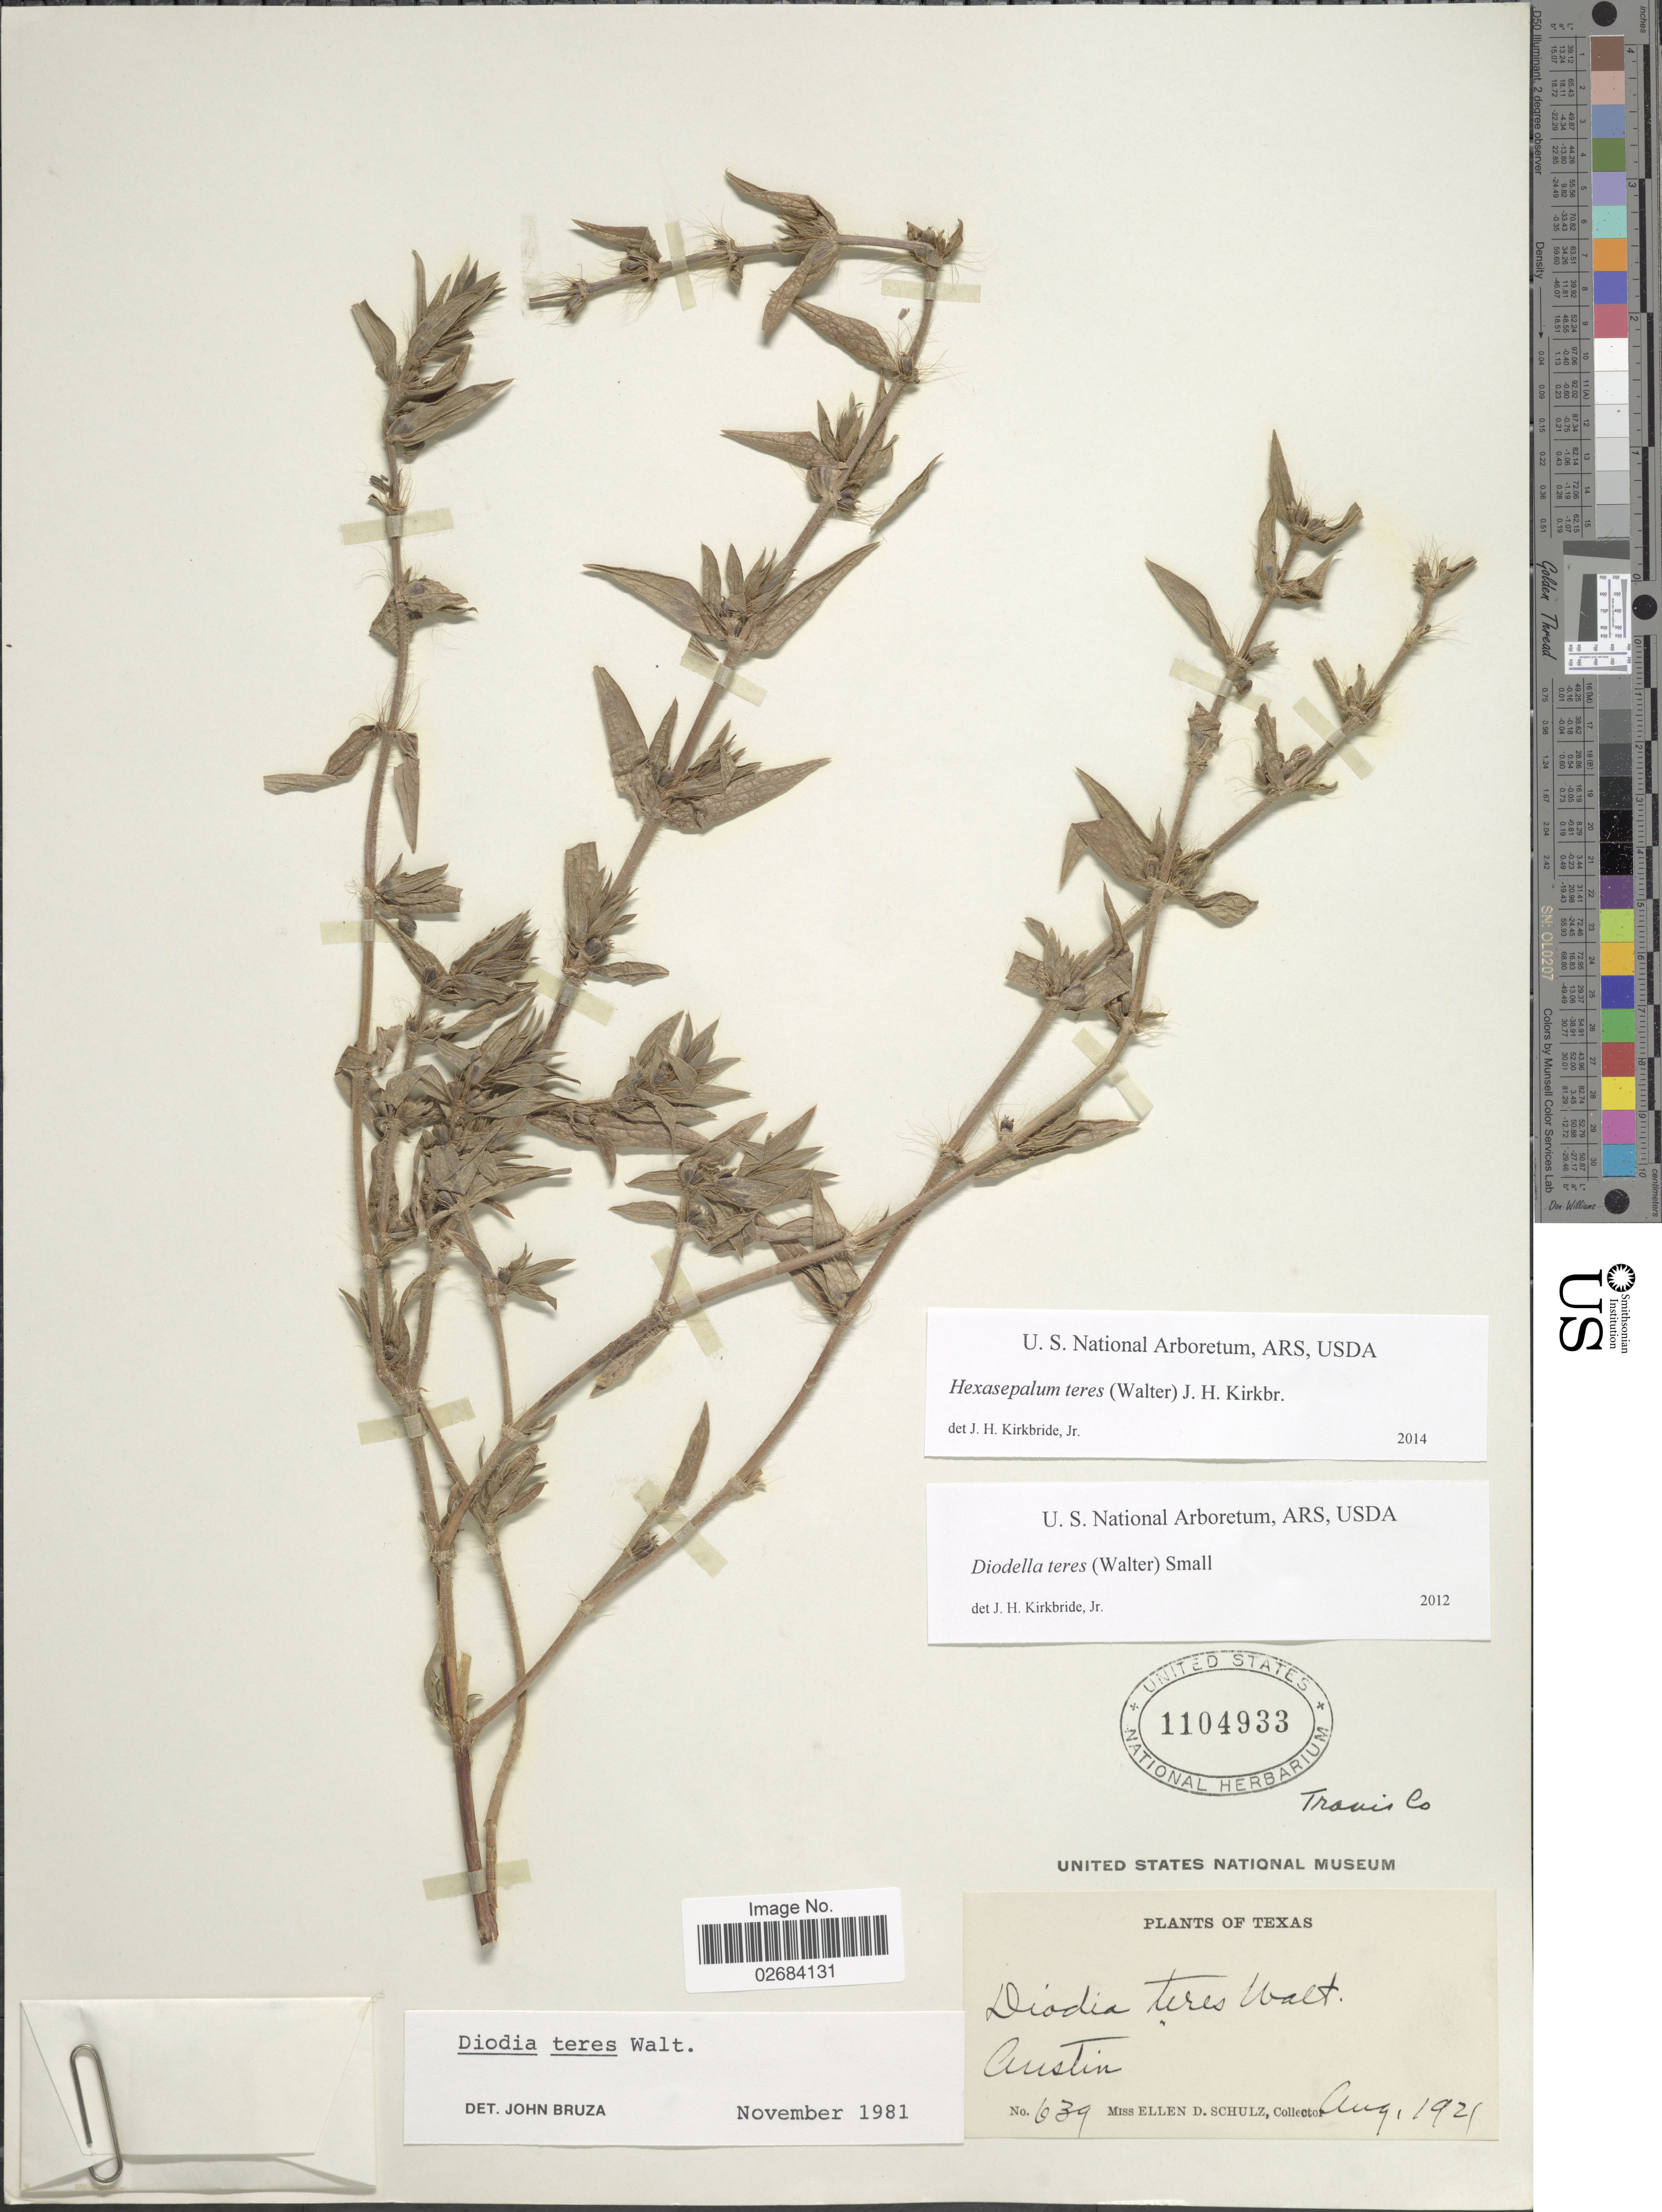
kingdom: Plantae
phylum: Tracheophyta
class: Magnoliopsida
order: Gentianales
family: Rubiaceae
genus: Diodia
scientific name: Diodia teres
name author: Walter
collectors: E. D. Schulz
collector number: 639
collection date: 1921-08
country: United States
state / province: Texas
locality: Austin, Travis Co.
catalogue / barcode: US 1104933